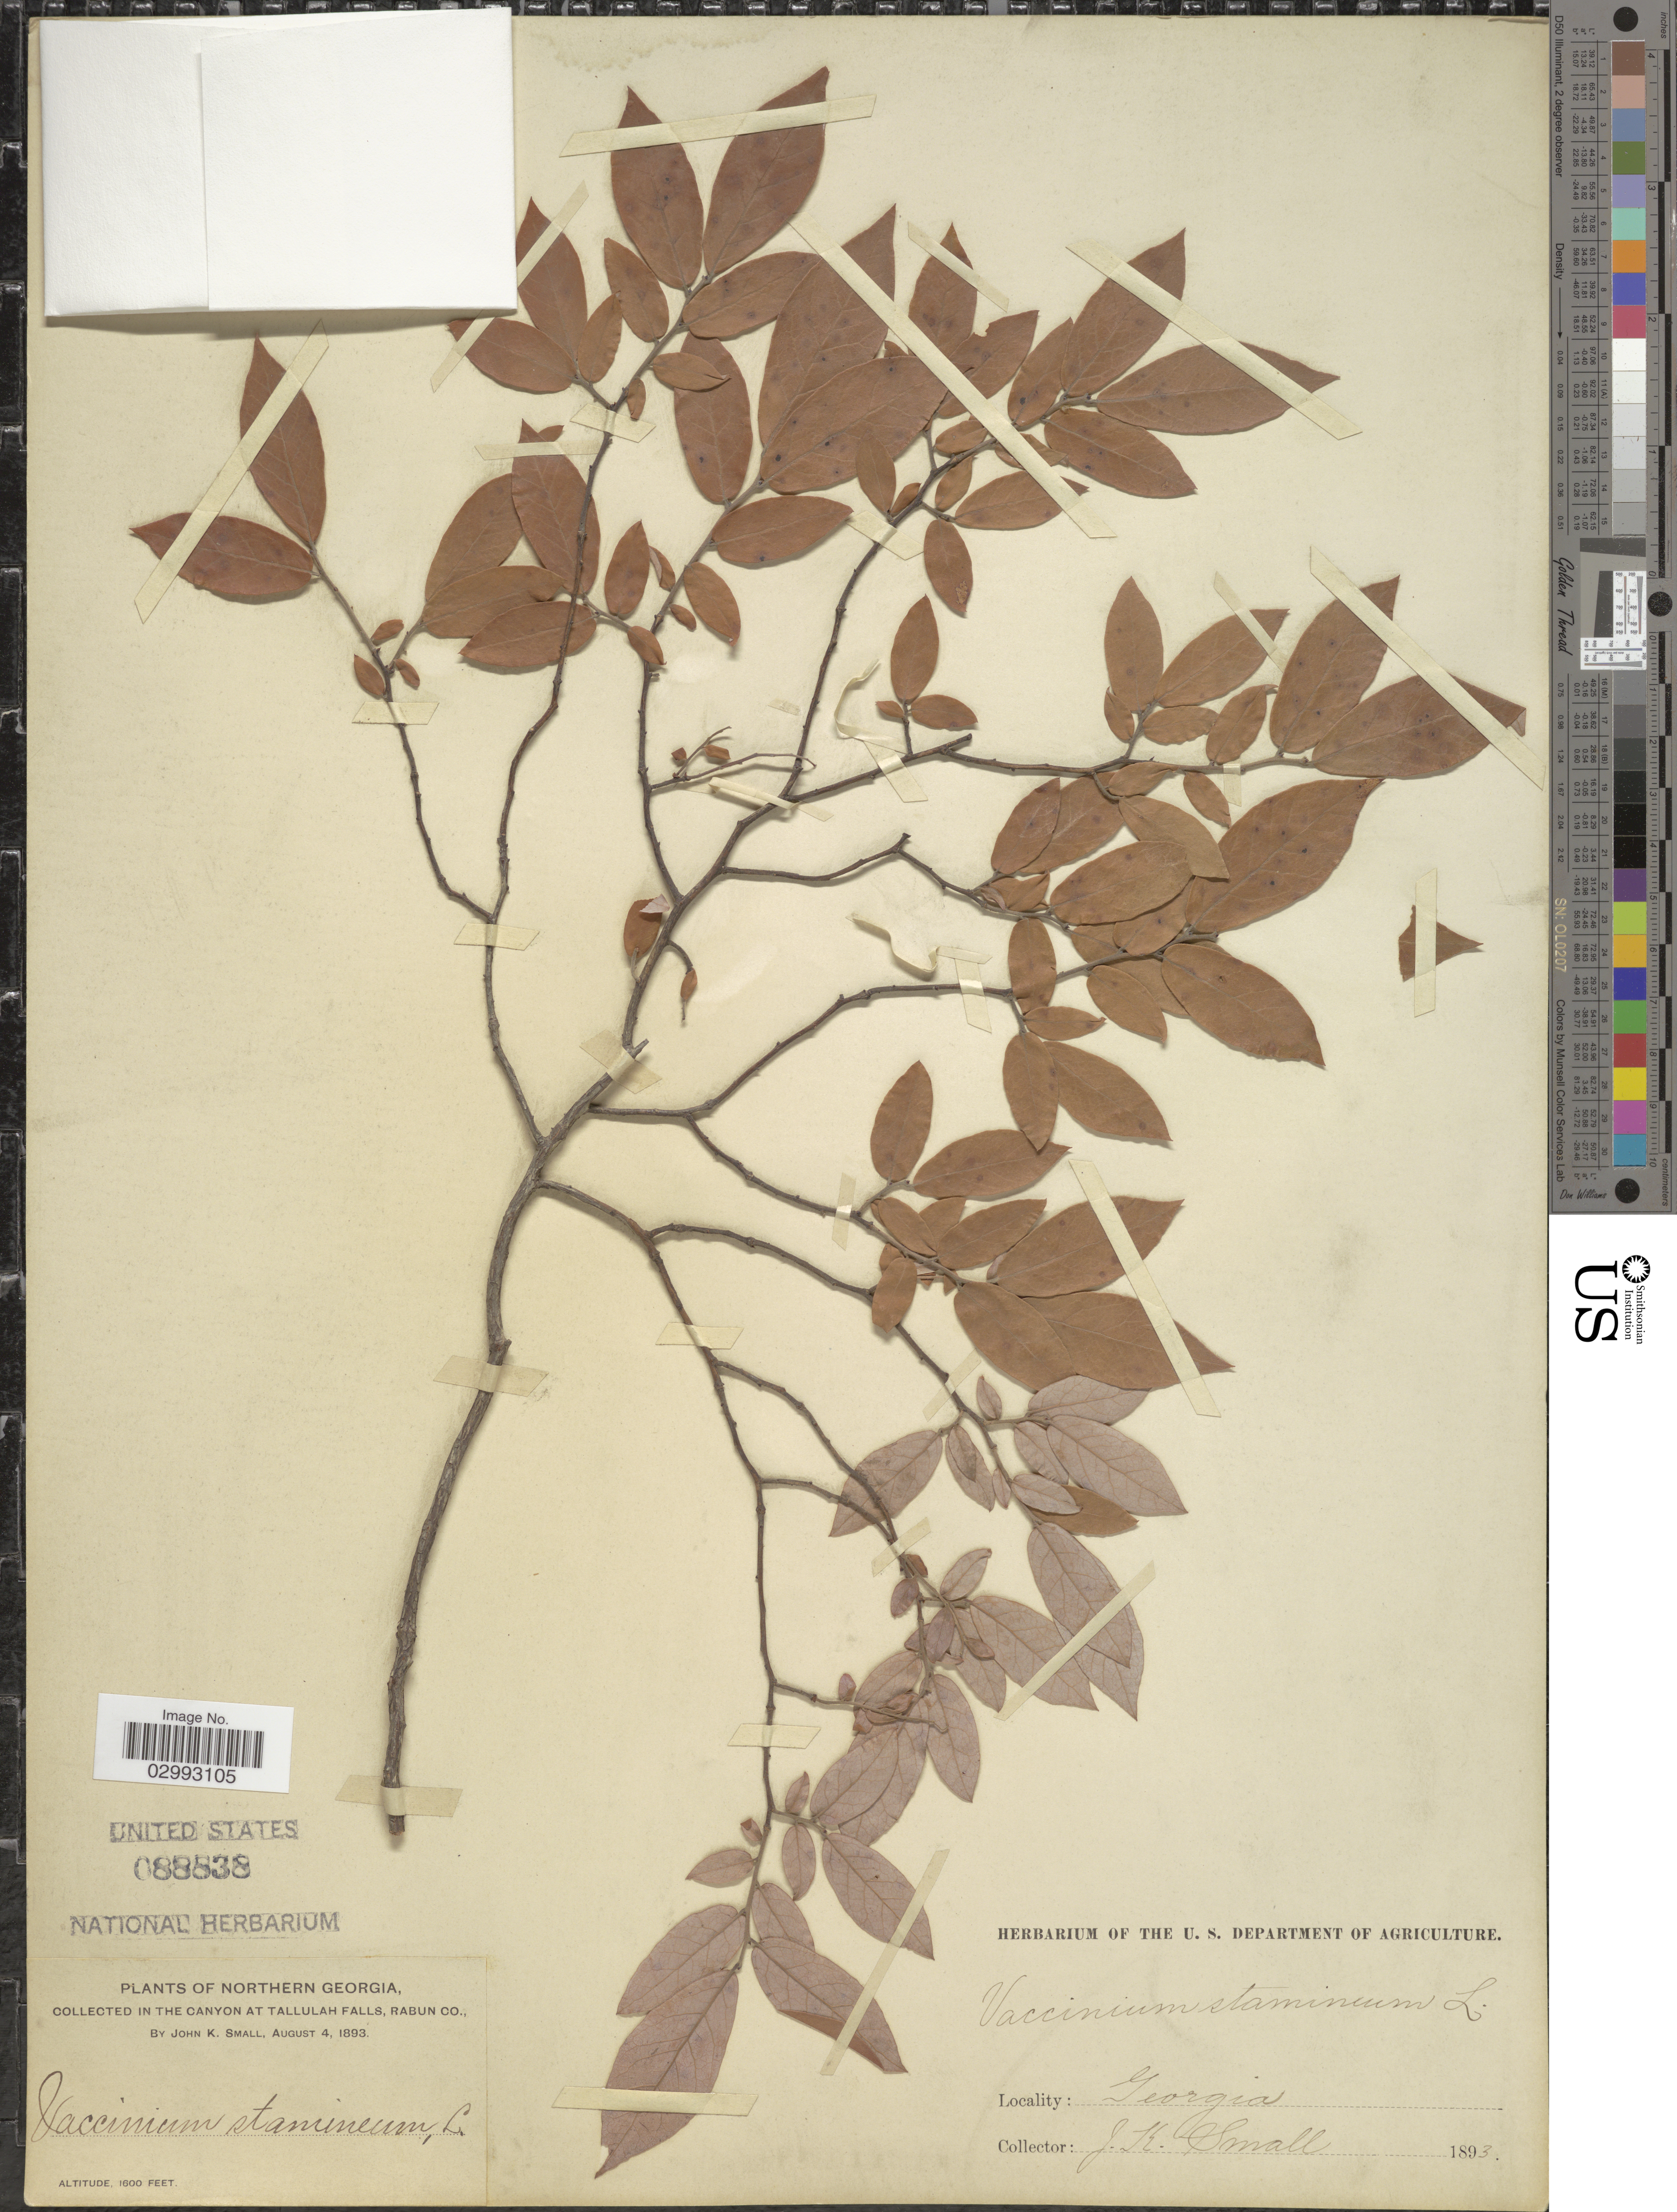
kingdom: Plantae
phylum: Tracheophyta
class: Magnoliopsida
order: Ericales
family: Ericaceae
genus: Polycodium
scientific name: Polycodium candicans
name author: (C. Mohr) Small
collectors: J. K. Small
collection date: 1893-08-04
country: United States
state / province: Georgia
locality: Northern Georgia. In the canyon at Tallulah Falls, Rabun Co.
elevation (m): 488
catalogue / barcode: US 88838